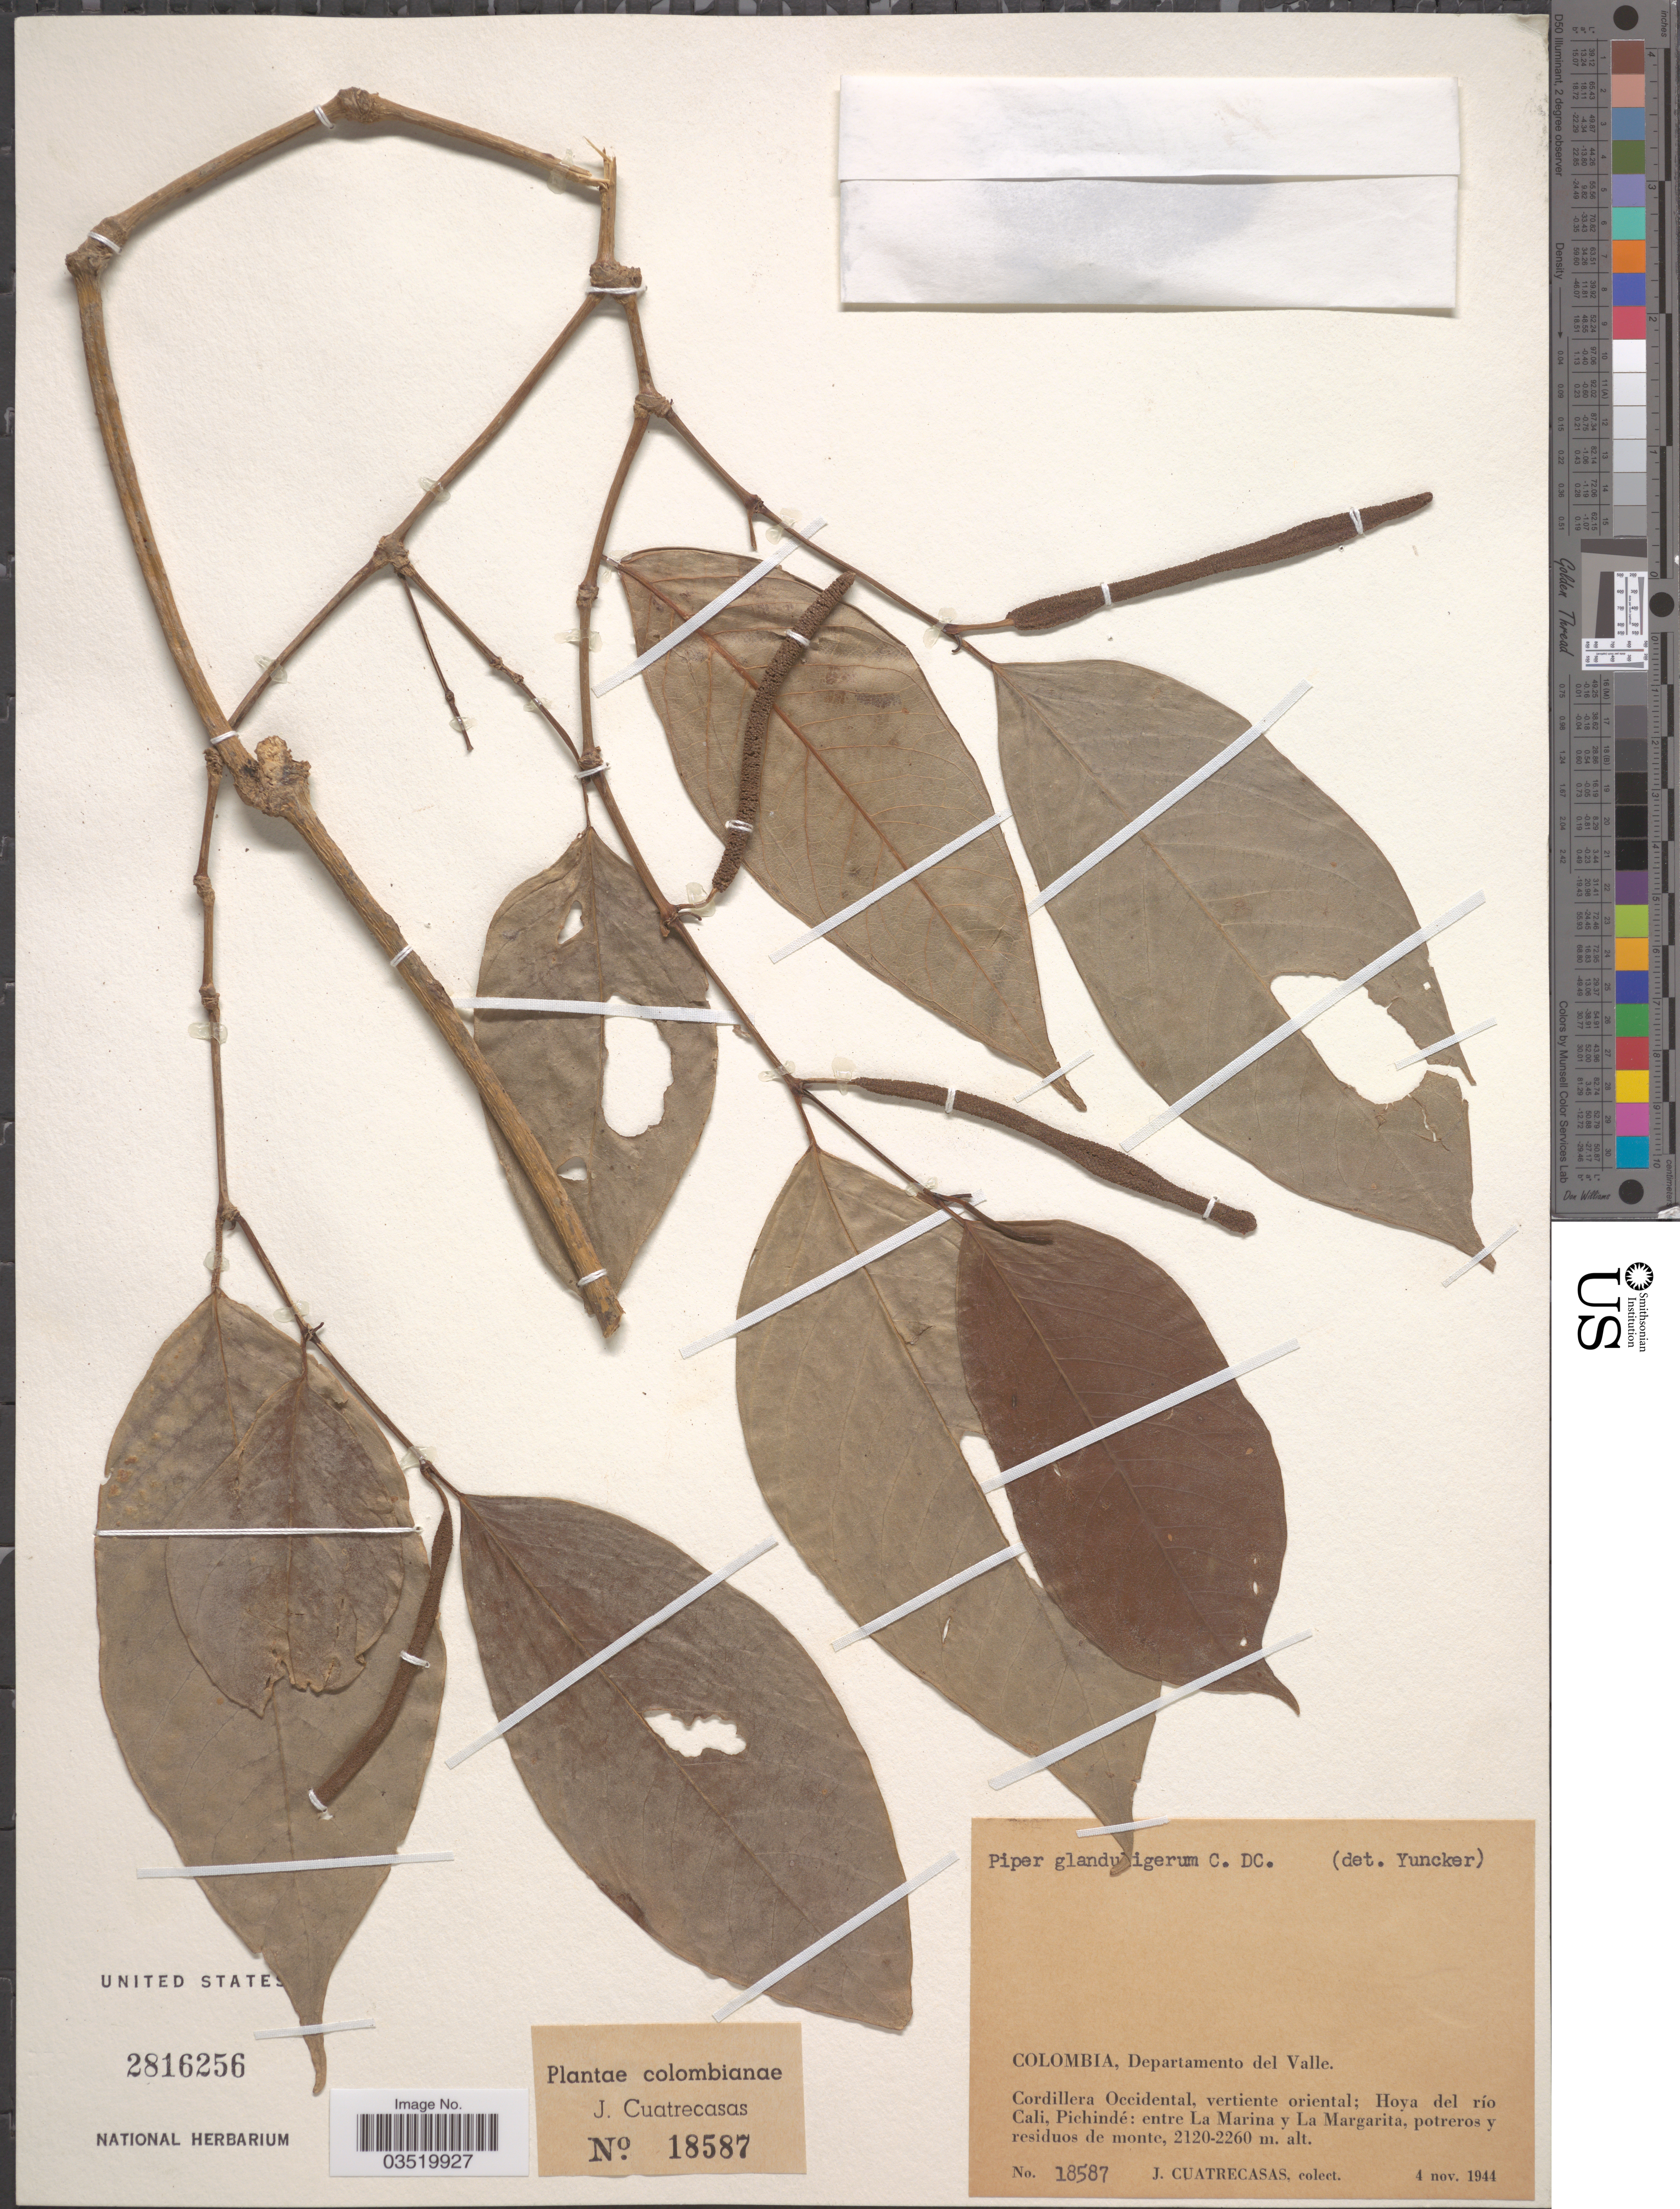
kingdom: Plantae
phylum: Tracheophyta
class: Magnoliopsida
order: Piperales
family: Piperaceae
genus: Piper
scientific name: Piper glanduligerum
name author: C. DC.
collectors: J. Cuatrecasas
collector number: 18587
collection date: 1944-11-04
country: Colombia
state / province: Valle del Cauca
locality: Departamento del Valle. Cordillera Occidental, vertiente oriental; Hoya del río Cali, Pichindé: entre La Marina y La Margarita, potreros y residuos de monte.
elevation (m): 2120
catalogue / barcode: US 2816256